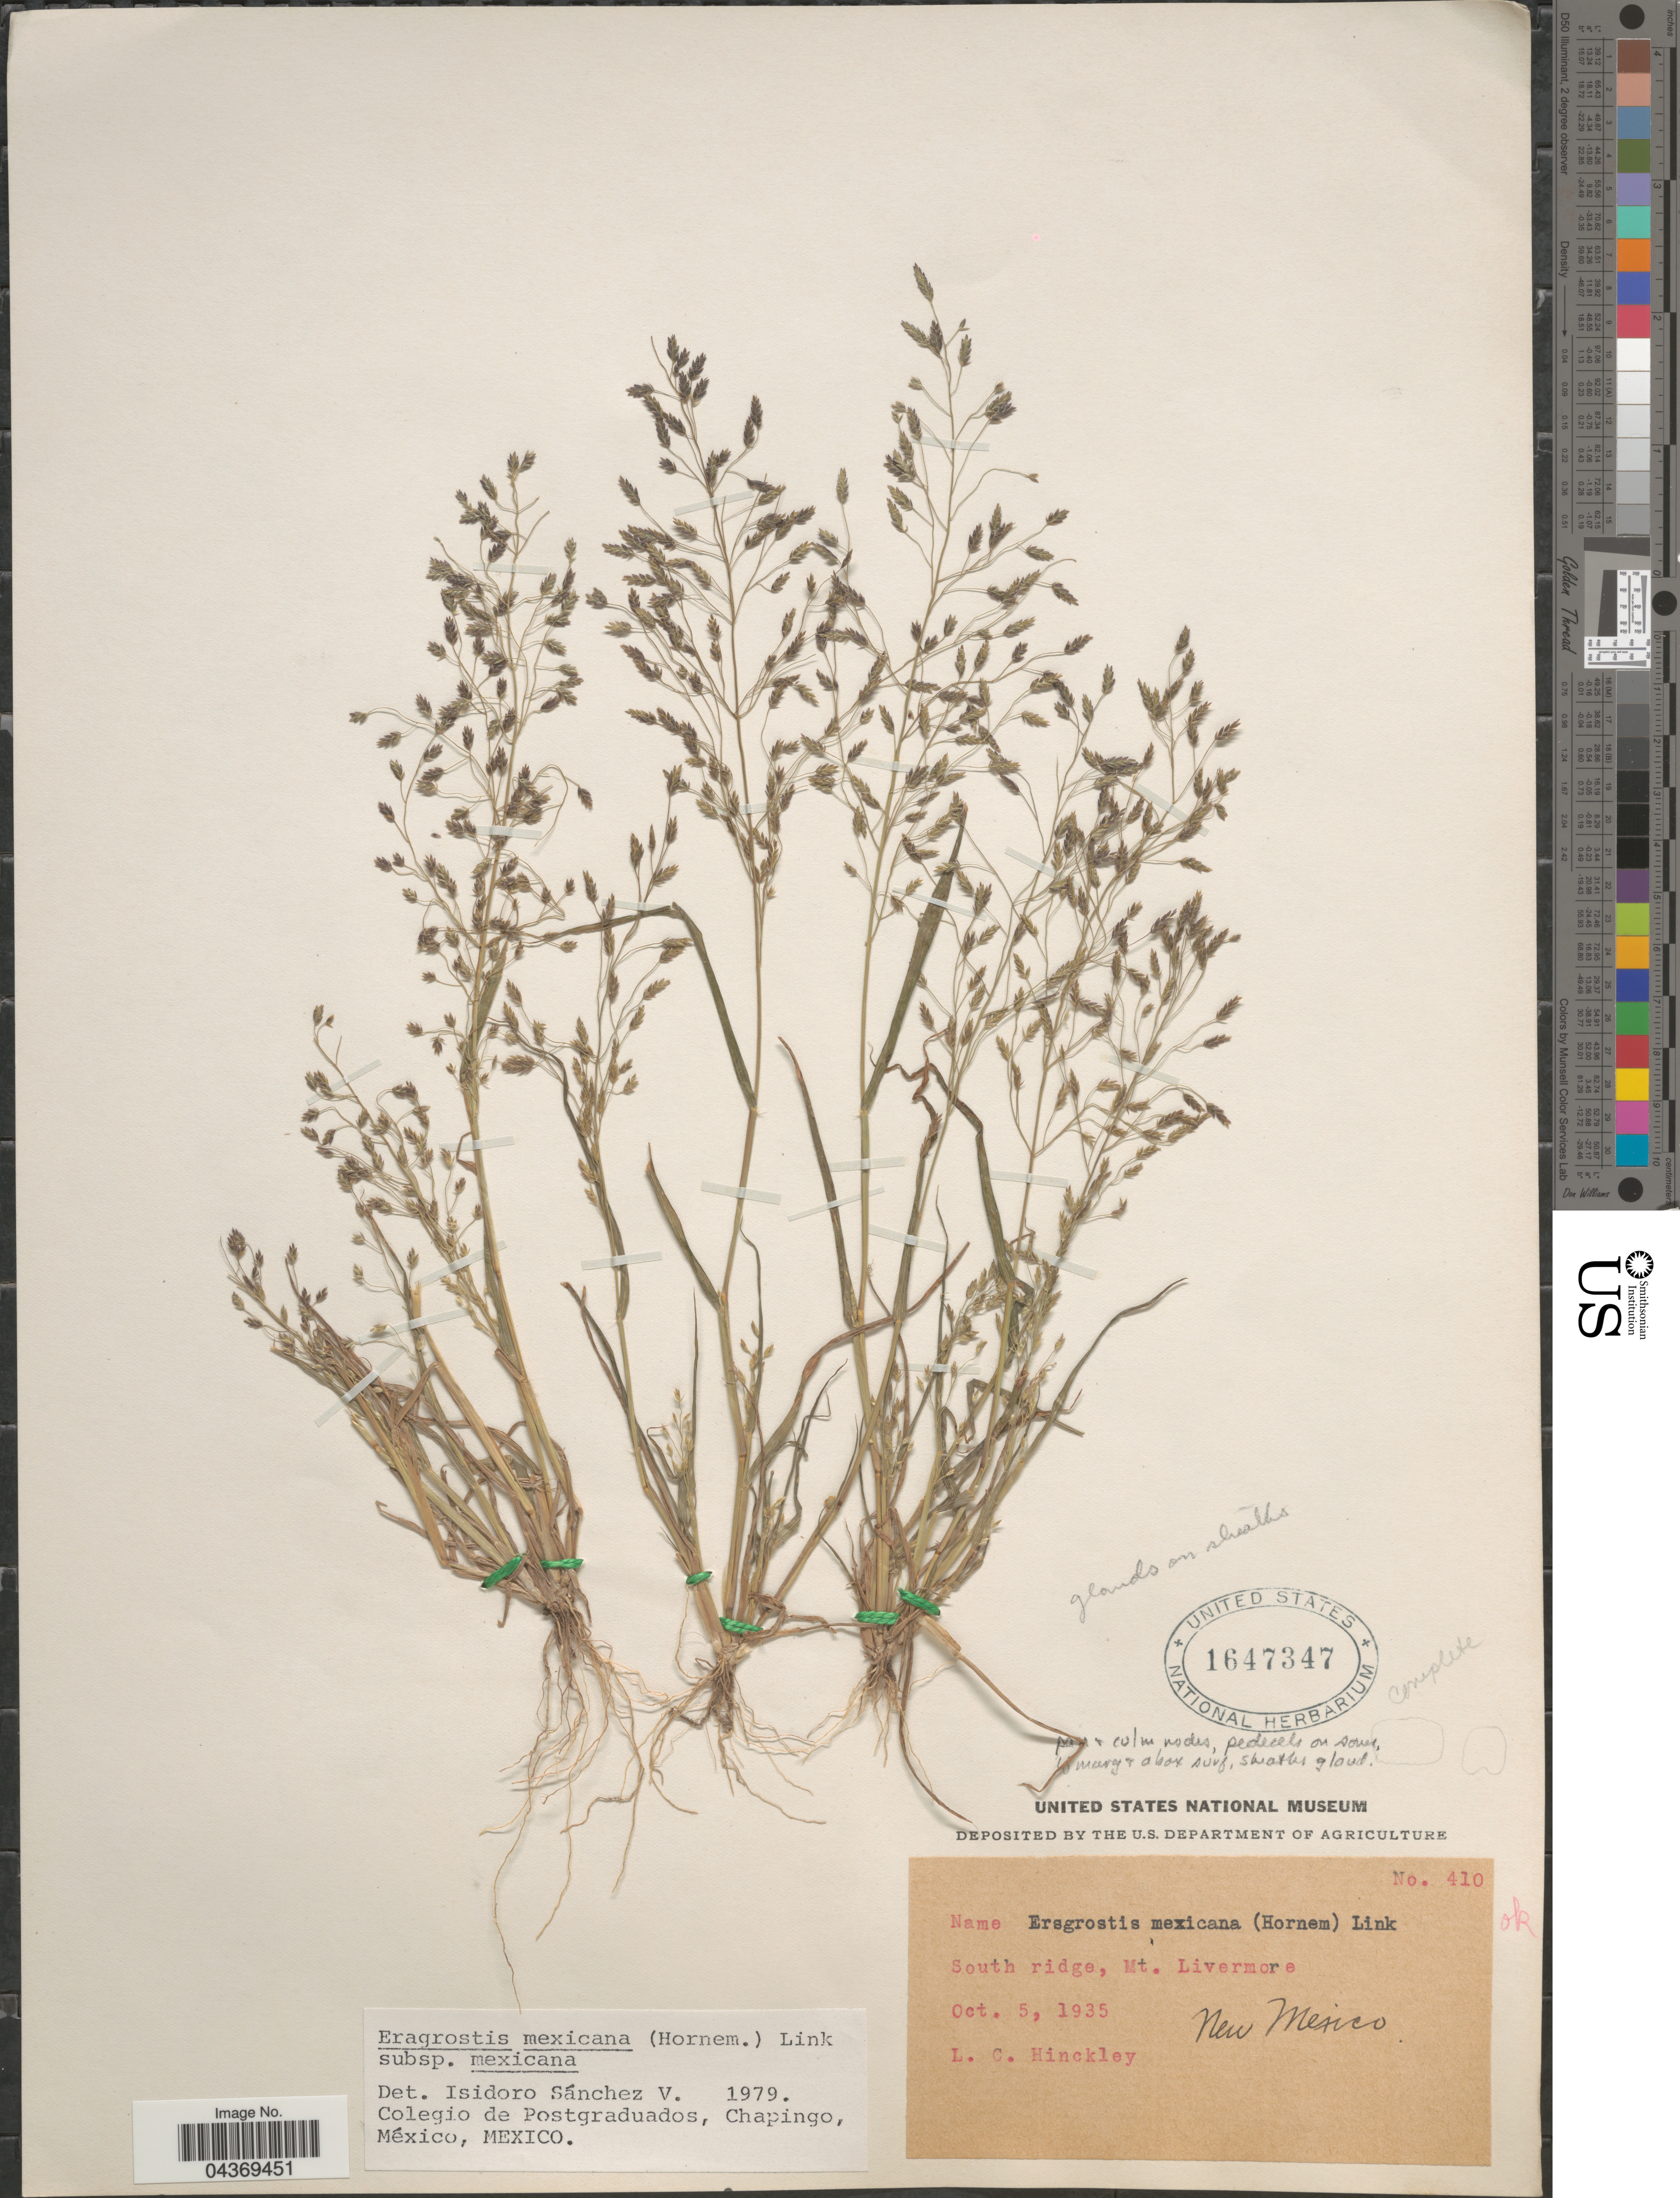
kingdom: Plantae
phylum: Tracheophyta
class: Liliopsida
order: Poales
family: Poaceae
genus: Eragrostis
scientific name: Eragrostis mexicana subsp. mexicana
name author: (Hornem.) Link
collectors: L. Hinckley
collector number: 410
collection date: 1935-10-05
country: United States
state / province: New Mexico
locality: South ridge, Mt. Livermore.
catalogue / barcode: US 1647347